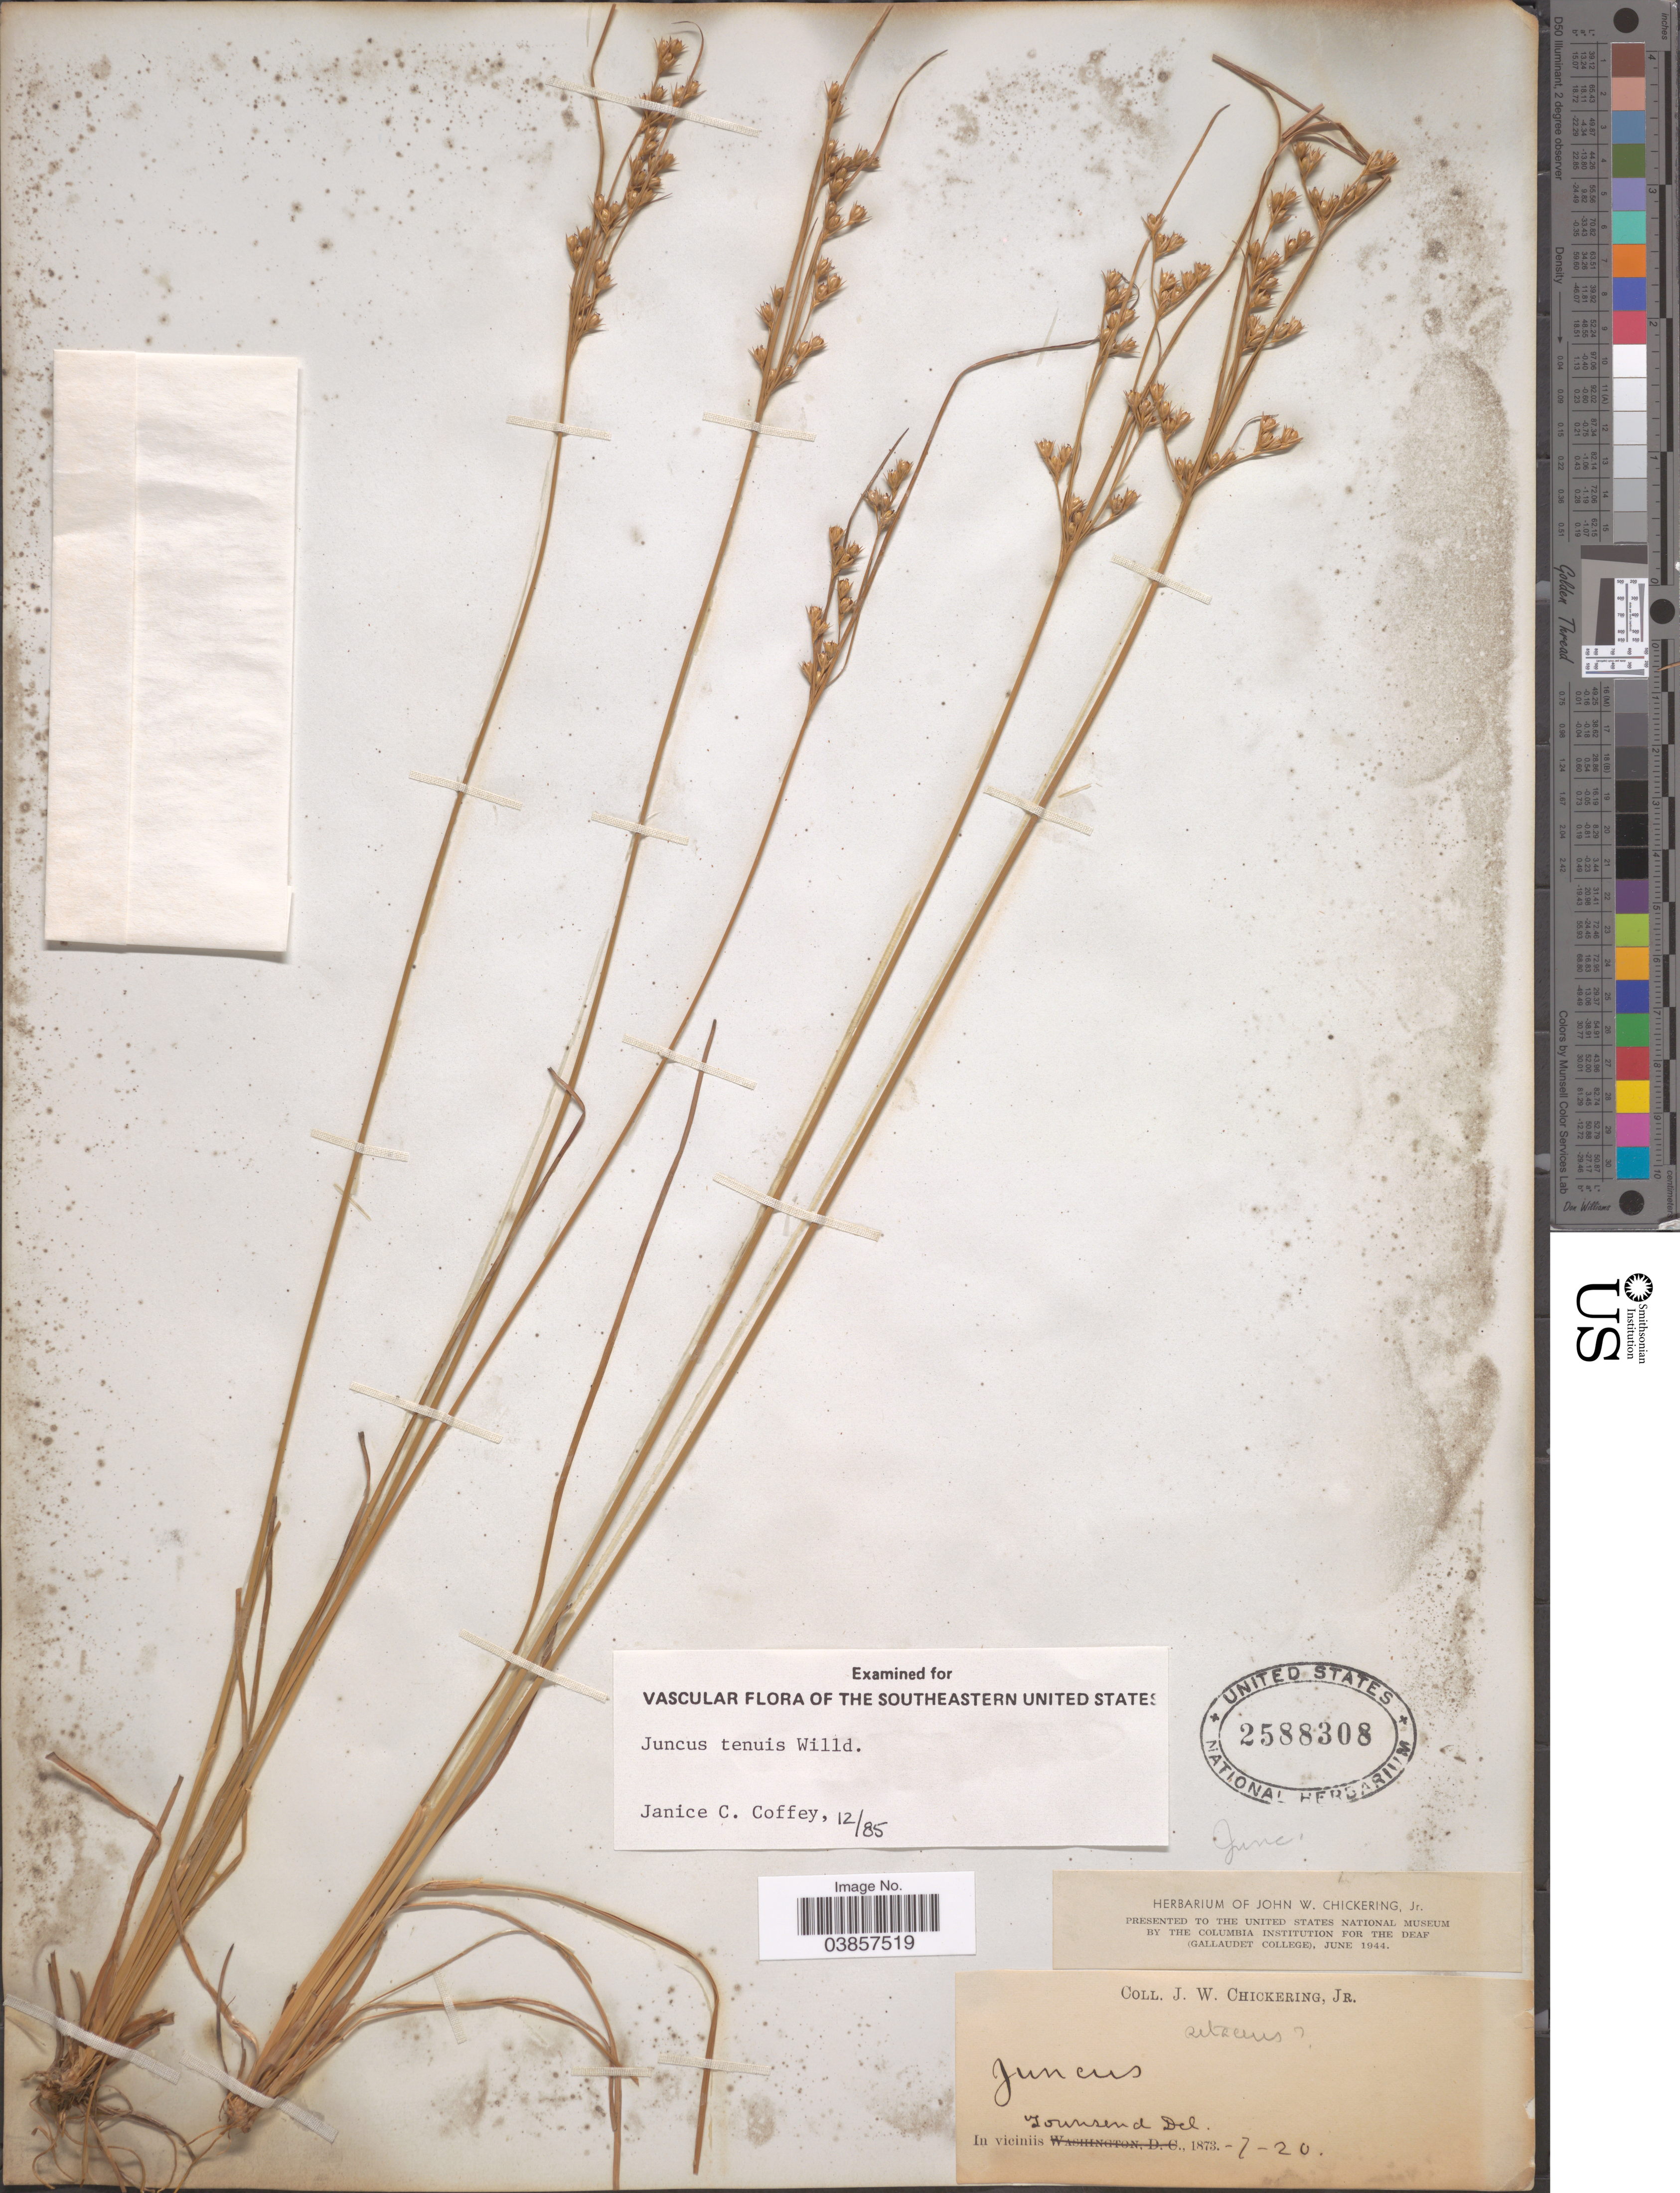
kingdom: Plantae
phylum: Tracheophyta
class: Liliopsida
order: Poales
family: Juncaceae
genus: Juncus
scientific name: Juncus tenuis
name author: Willd.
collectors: J. Chickering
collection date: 1873-07-20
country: United States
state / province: Delaware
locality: In viciniis Townsend Del.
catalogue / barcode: US 2588308